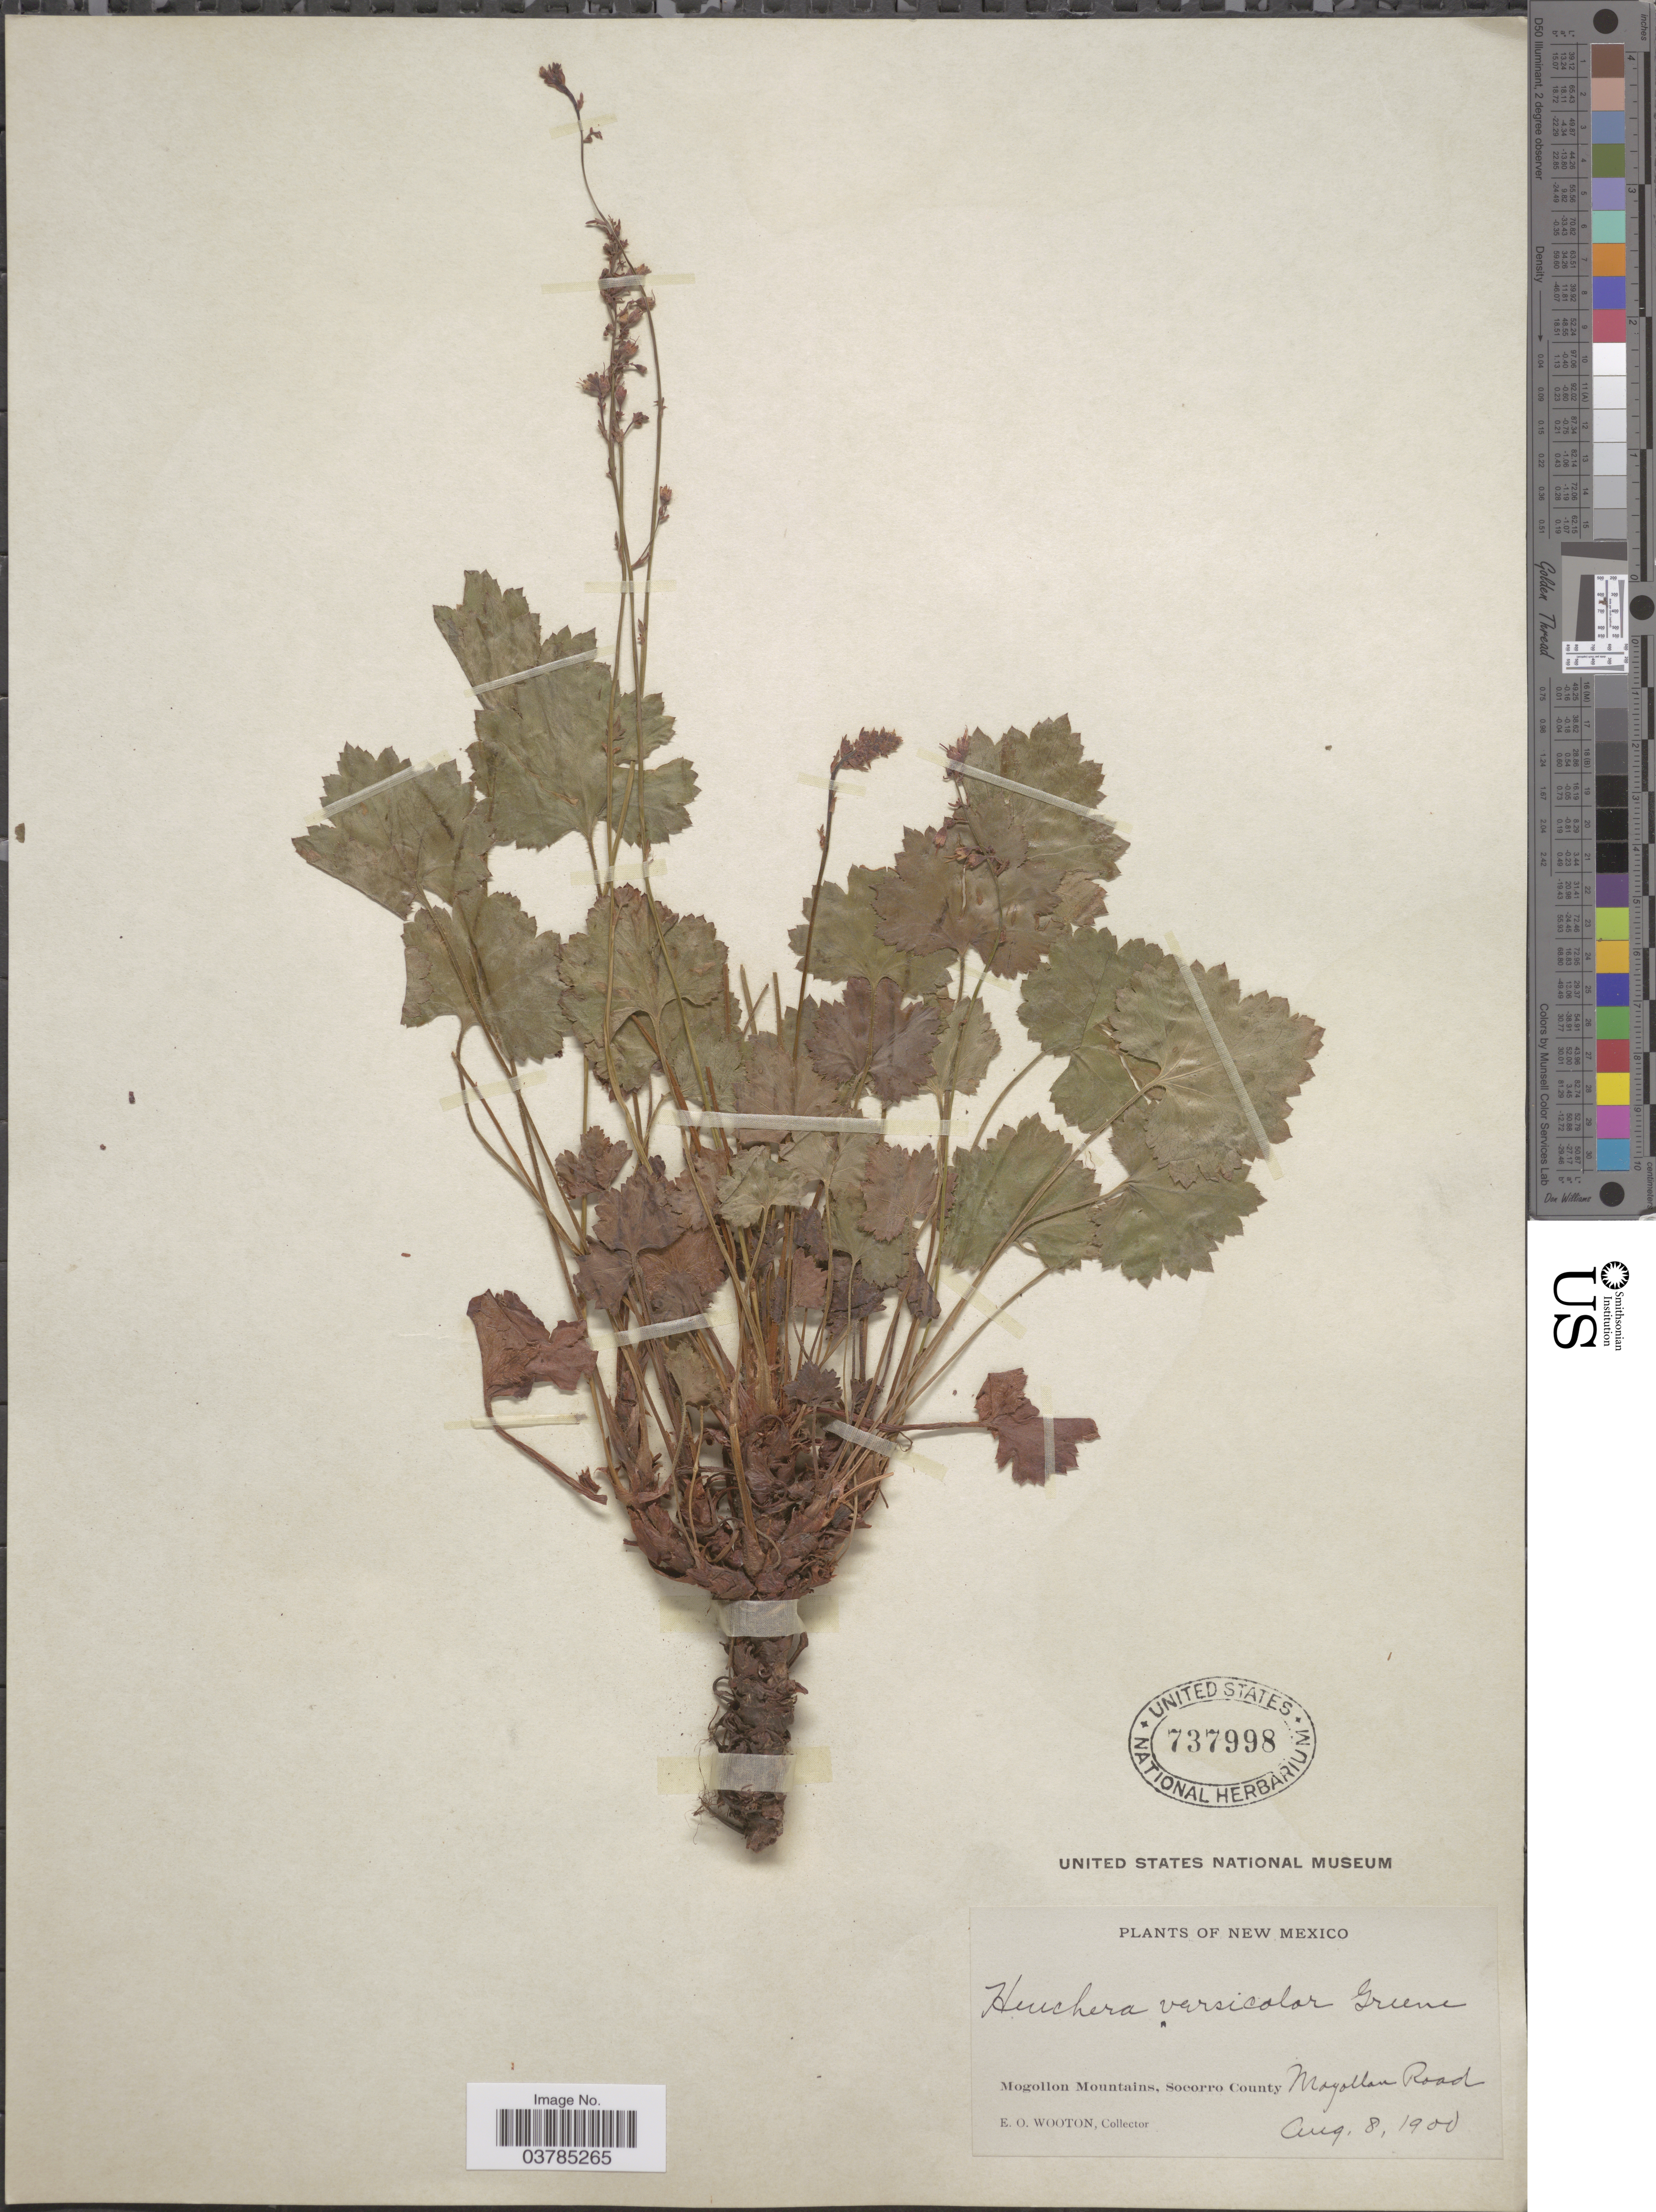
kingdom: Plantae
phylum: Tracheophyta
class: Magnoliopsida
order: Saxifragales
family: Saxifragaceae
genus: Heuchera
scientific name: Heuchera versicolor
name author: Greene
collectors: E. O. Wooton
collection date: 1900-08-08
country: United States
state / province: New Mexico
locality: Mogollon Mountains, Socorro County Mogollon Road.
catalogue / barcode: US 737998